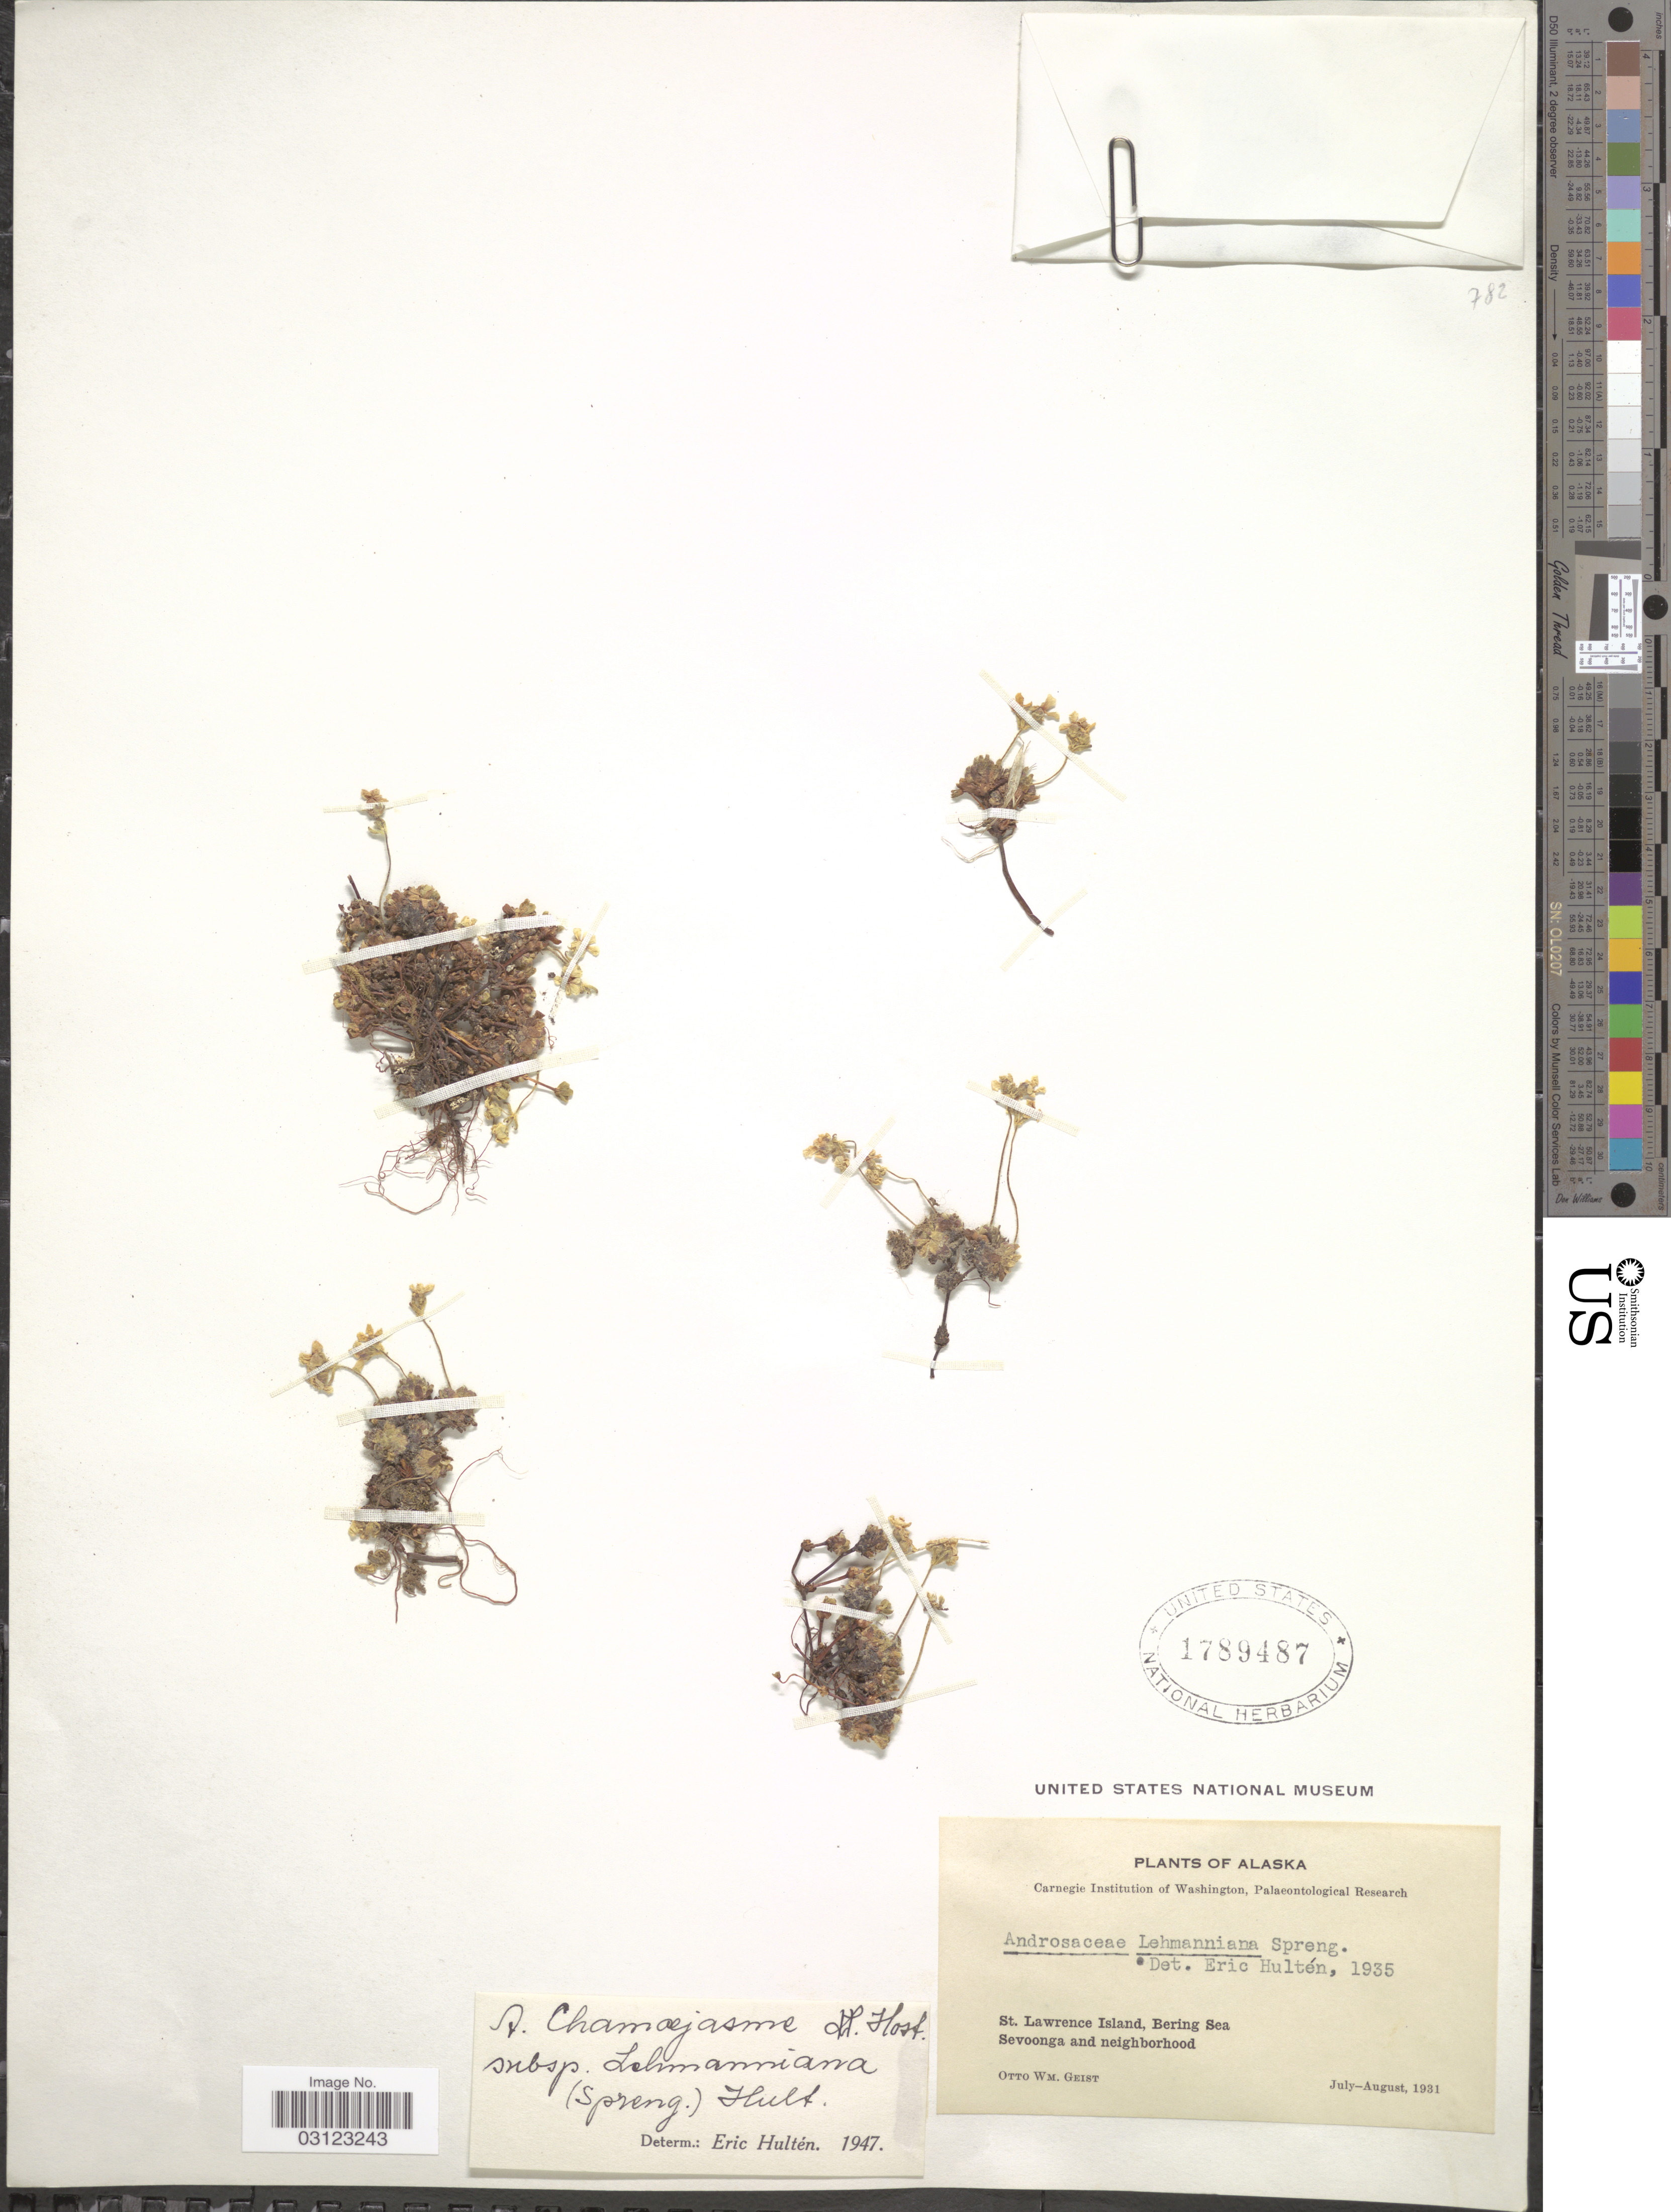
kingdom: Plantae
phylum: Tracheophyta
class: Magnoliopsida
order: Ericales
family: Primulaceae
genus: Androsace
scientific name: Androsace chamaejasme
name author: Wulfen ex Host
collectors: O. Geist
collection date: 1931-07/1931-08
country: United States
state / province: Alaska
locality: St. Lawrence Island, Bering Sea. Sevoonga and neighborhood.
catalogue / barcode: US 1789487